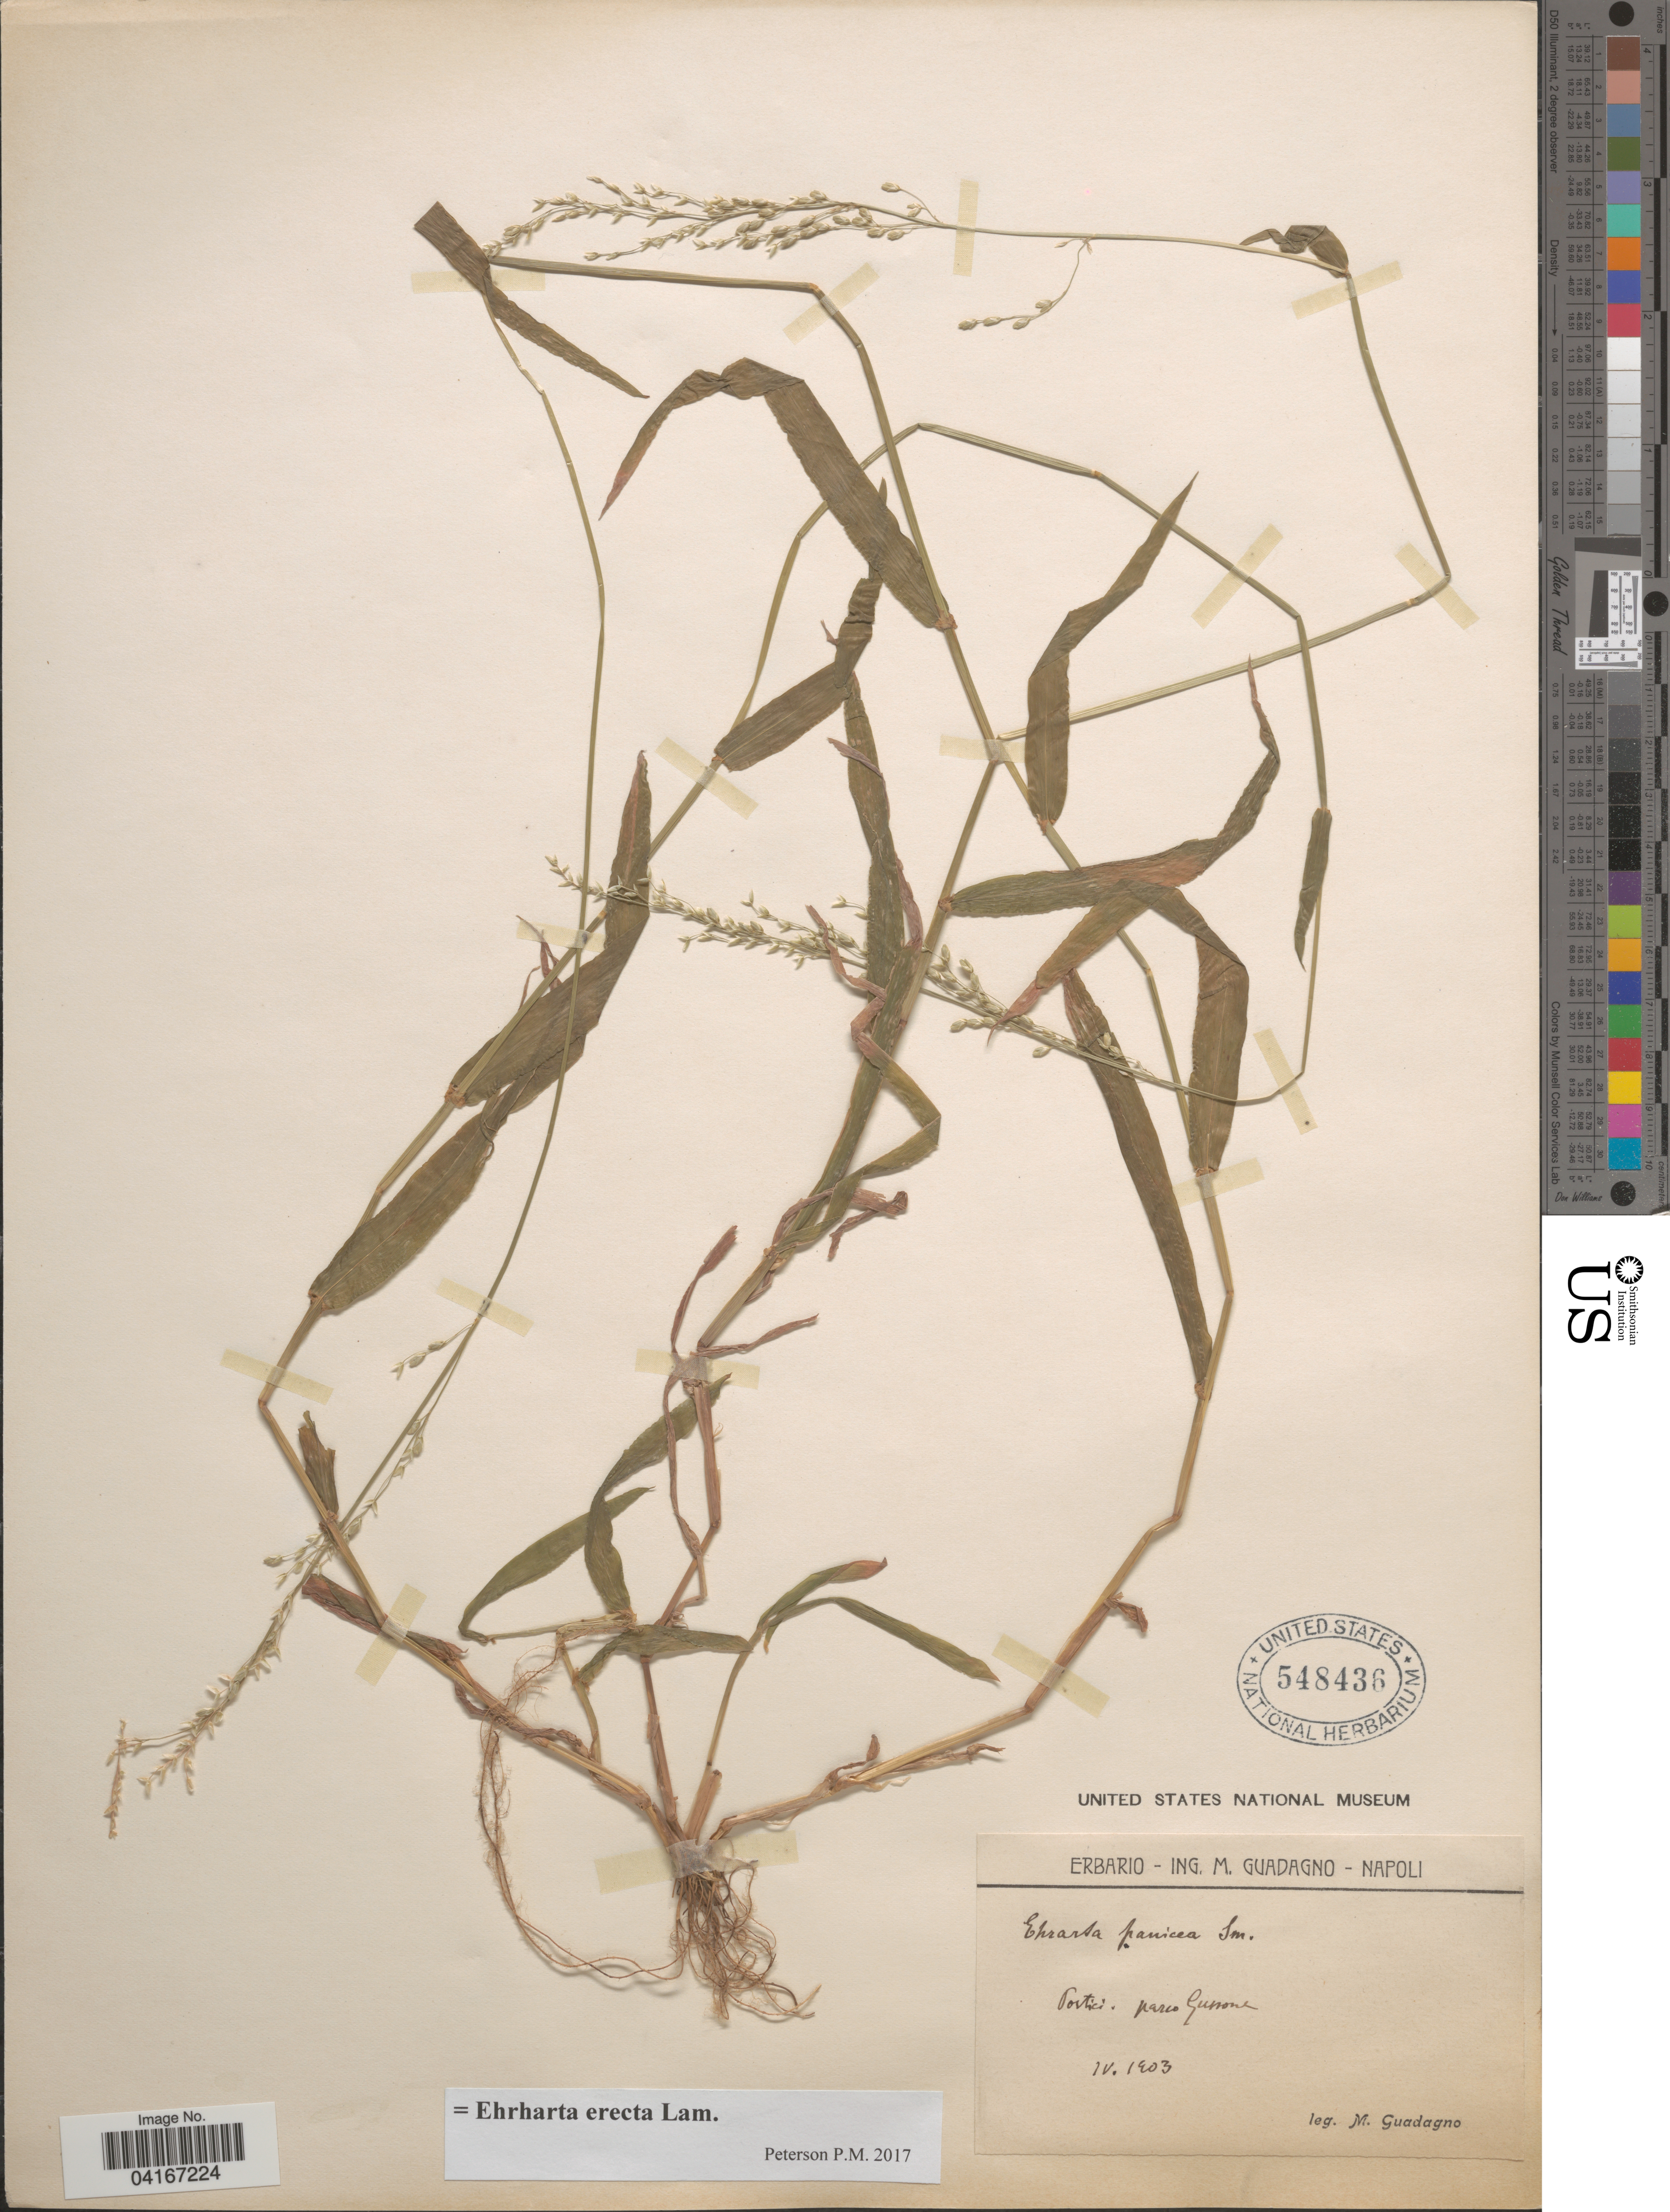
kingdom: Plantae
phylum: Tracheophyta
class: Liliopsida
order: Poales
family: Poaceae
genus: Ehrharta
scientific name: Ehrharta erecta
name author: Lam.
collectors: M. Guadagno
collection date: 1903-04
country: Italy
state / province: Campania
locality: Portici. Parco Gussone.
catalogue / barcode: US 548436